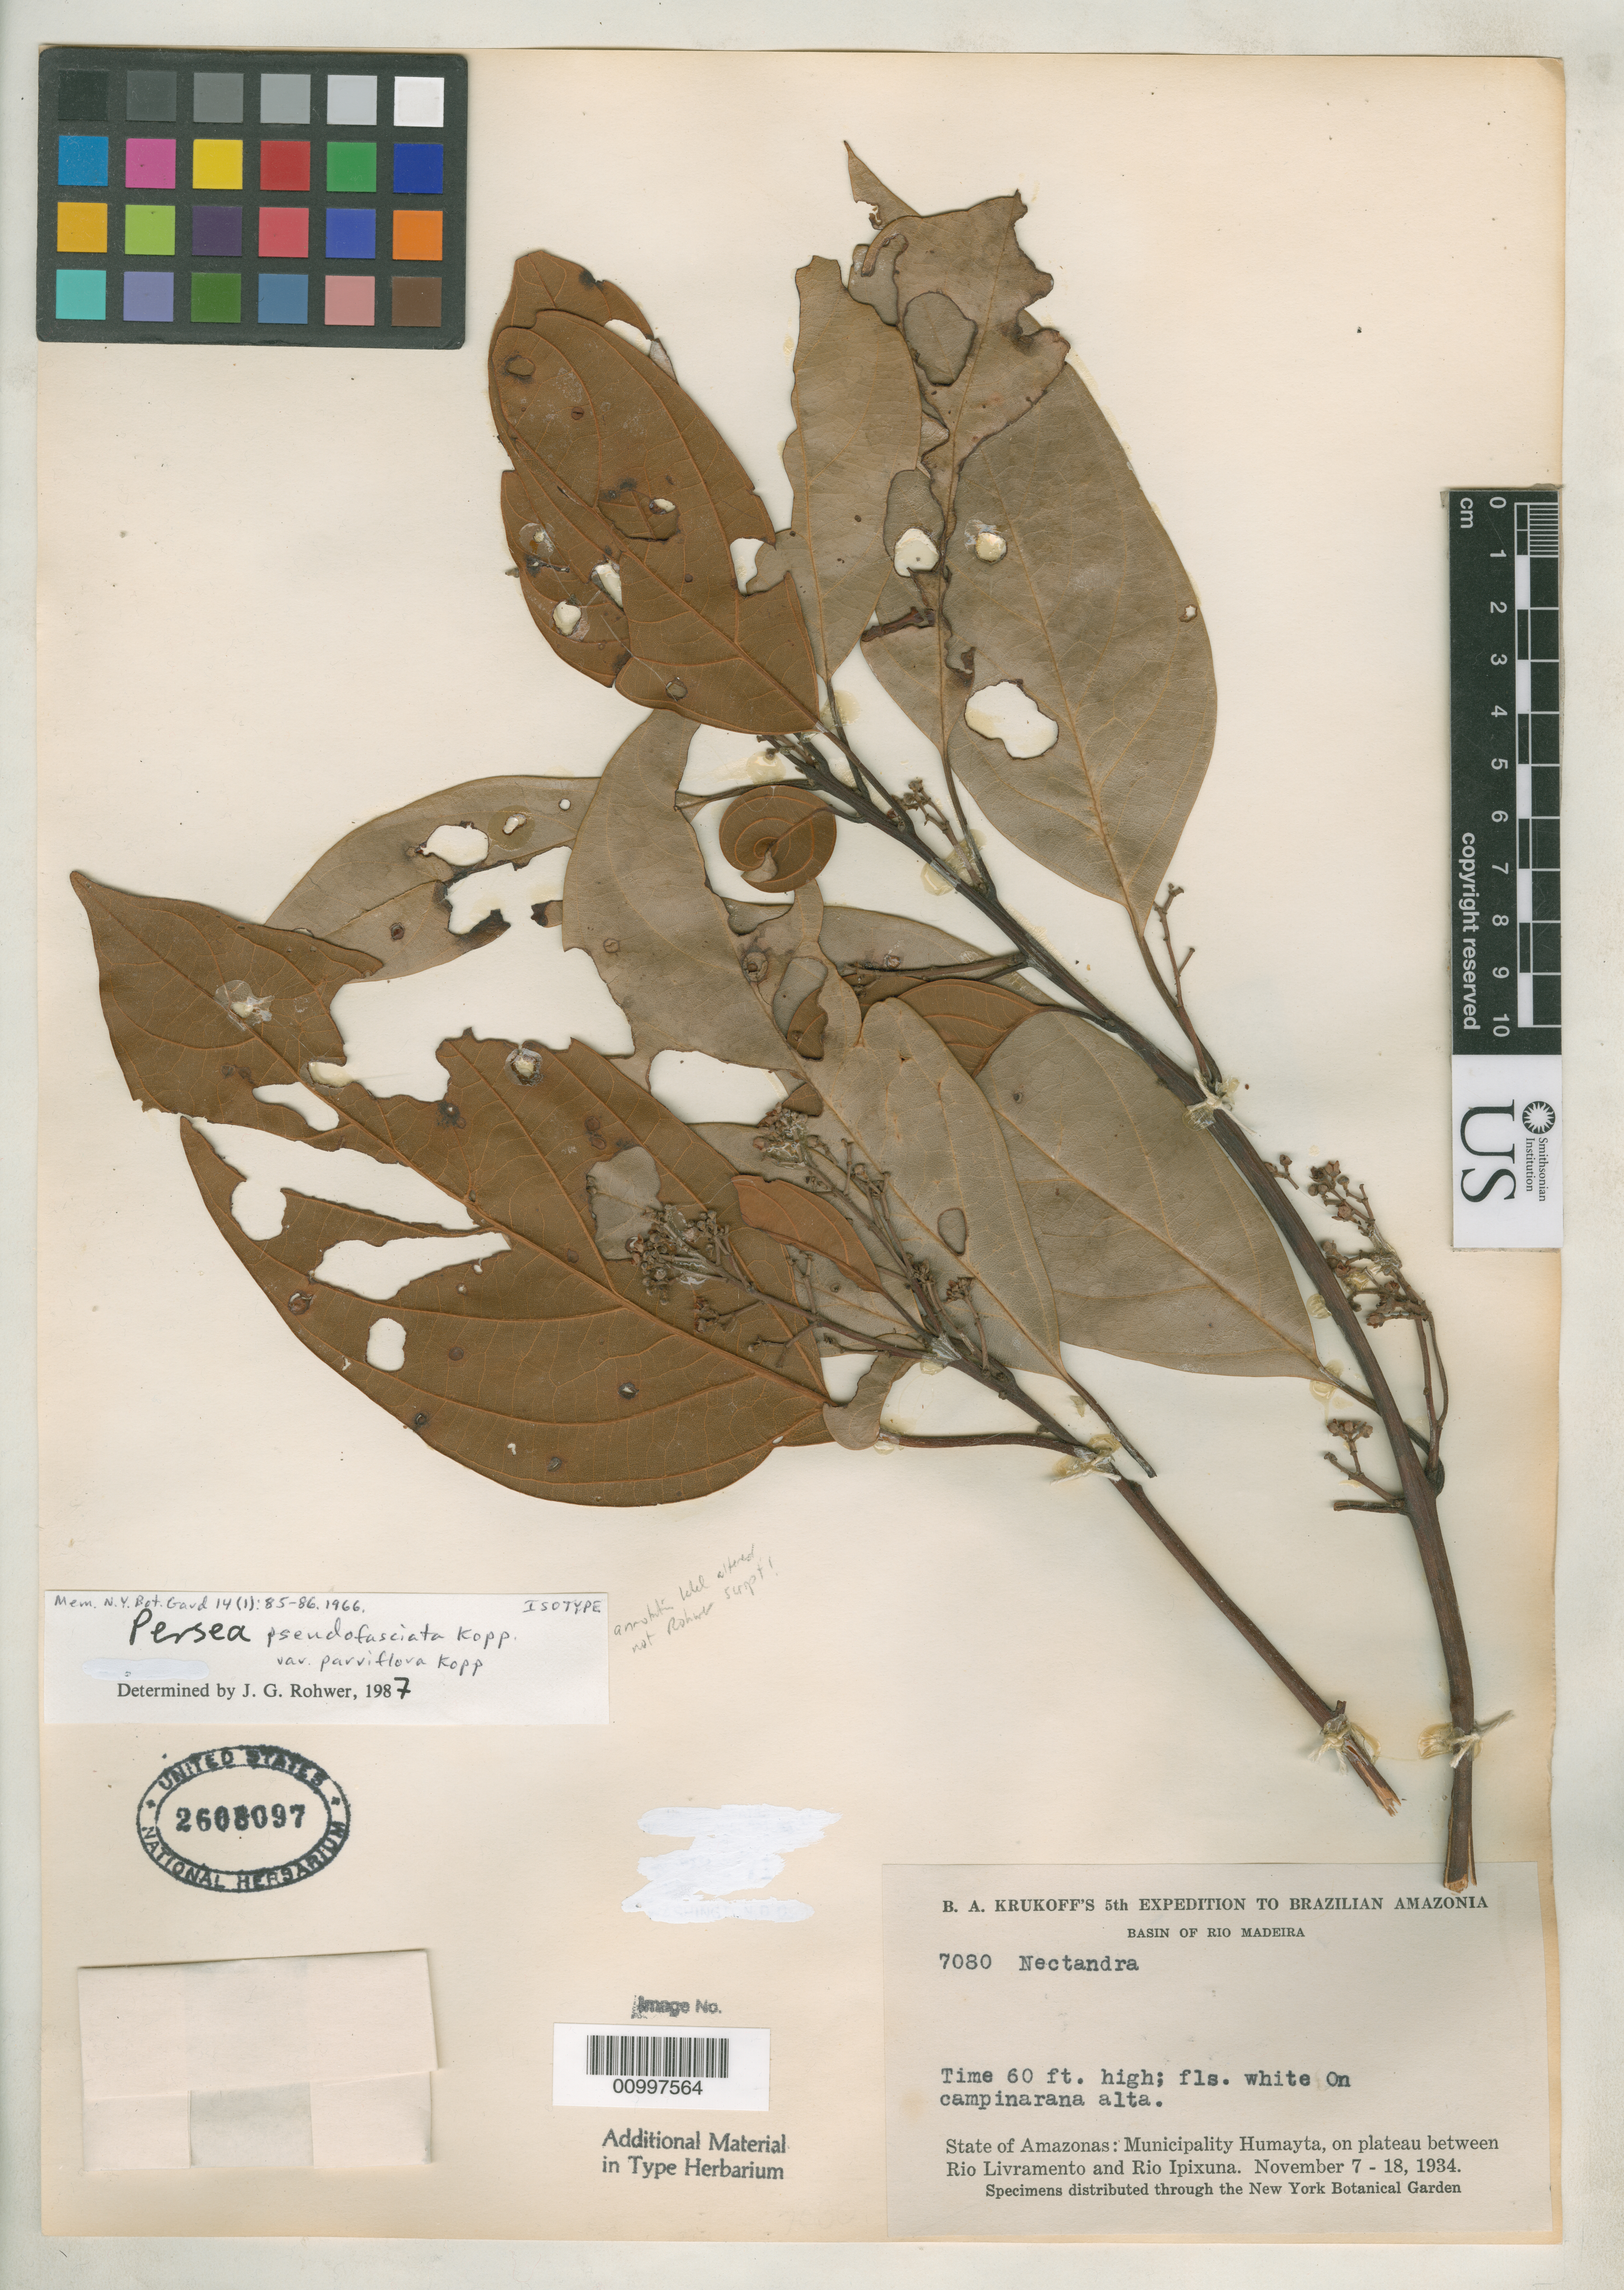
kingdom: Plantae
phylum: Tracheophyta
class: Magnoliopsida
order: Laurales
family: Lauraceae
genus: Persea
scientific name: Persea pseudofasciculata var. parviflora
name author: L.E. Kopp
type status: Isotype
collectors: B. A. Krukoff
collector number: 7080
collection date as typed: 07 Nov 1934 to 18 Nov 1934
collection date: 1934-11-07/1934-11-18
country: Brazil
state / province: Amazonas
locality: Basin of Rio Madeira, Minicipality Humayta, on plateau between Rio Livramento and Rio Ipixuna.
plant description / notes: Specimen ex United States National Arboretum (stamp obscured)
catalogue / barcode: US 2608097